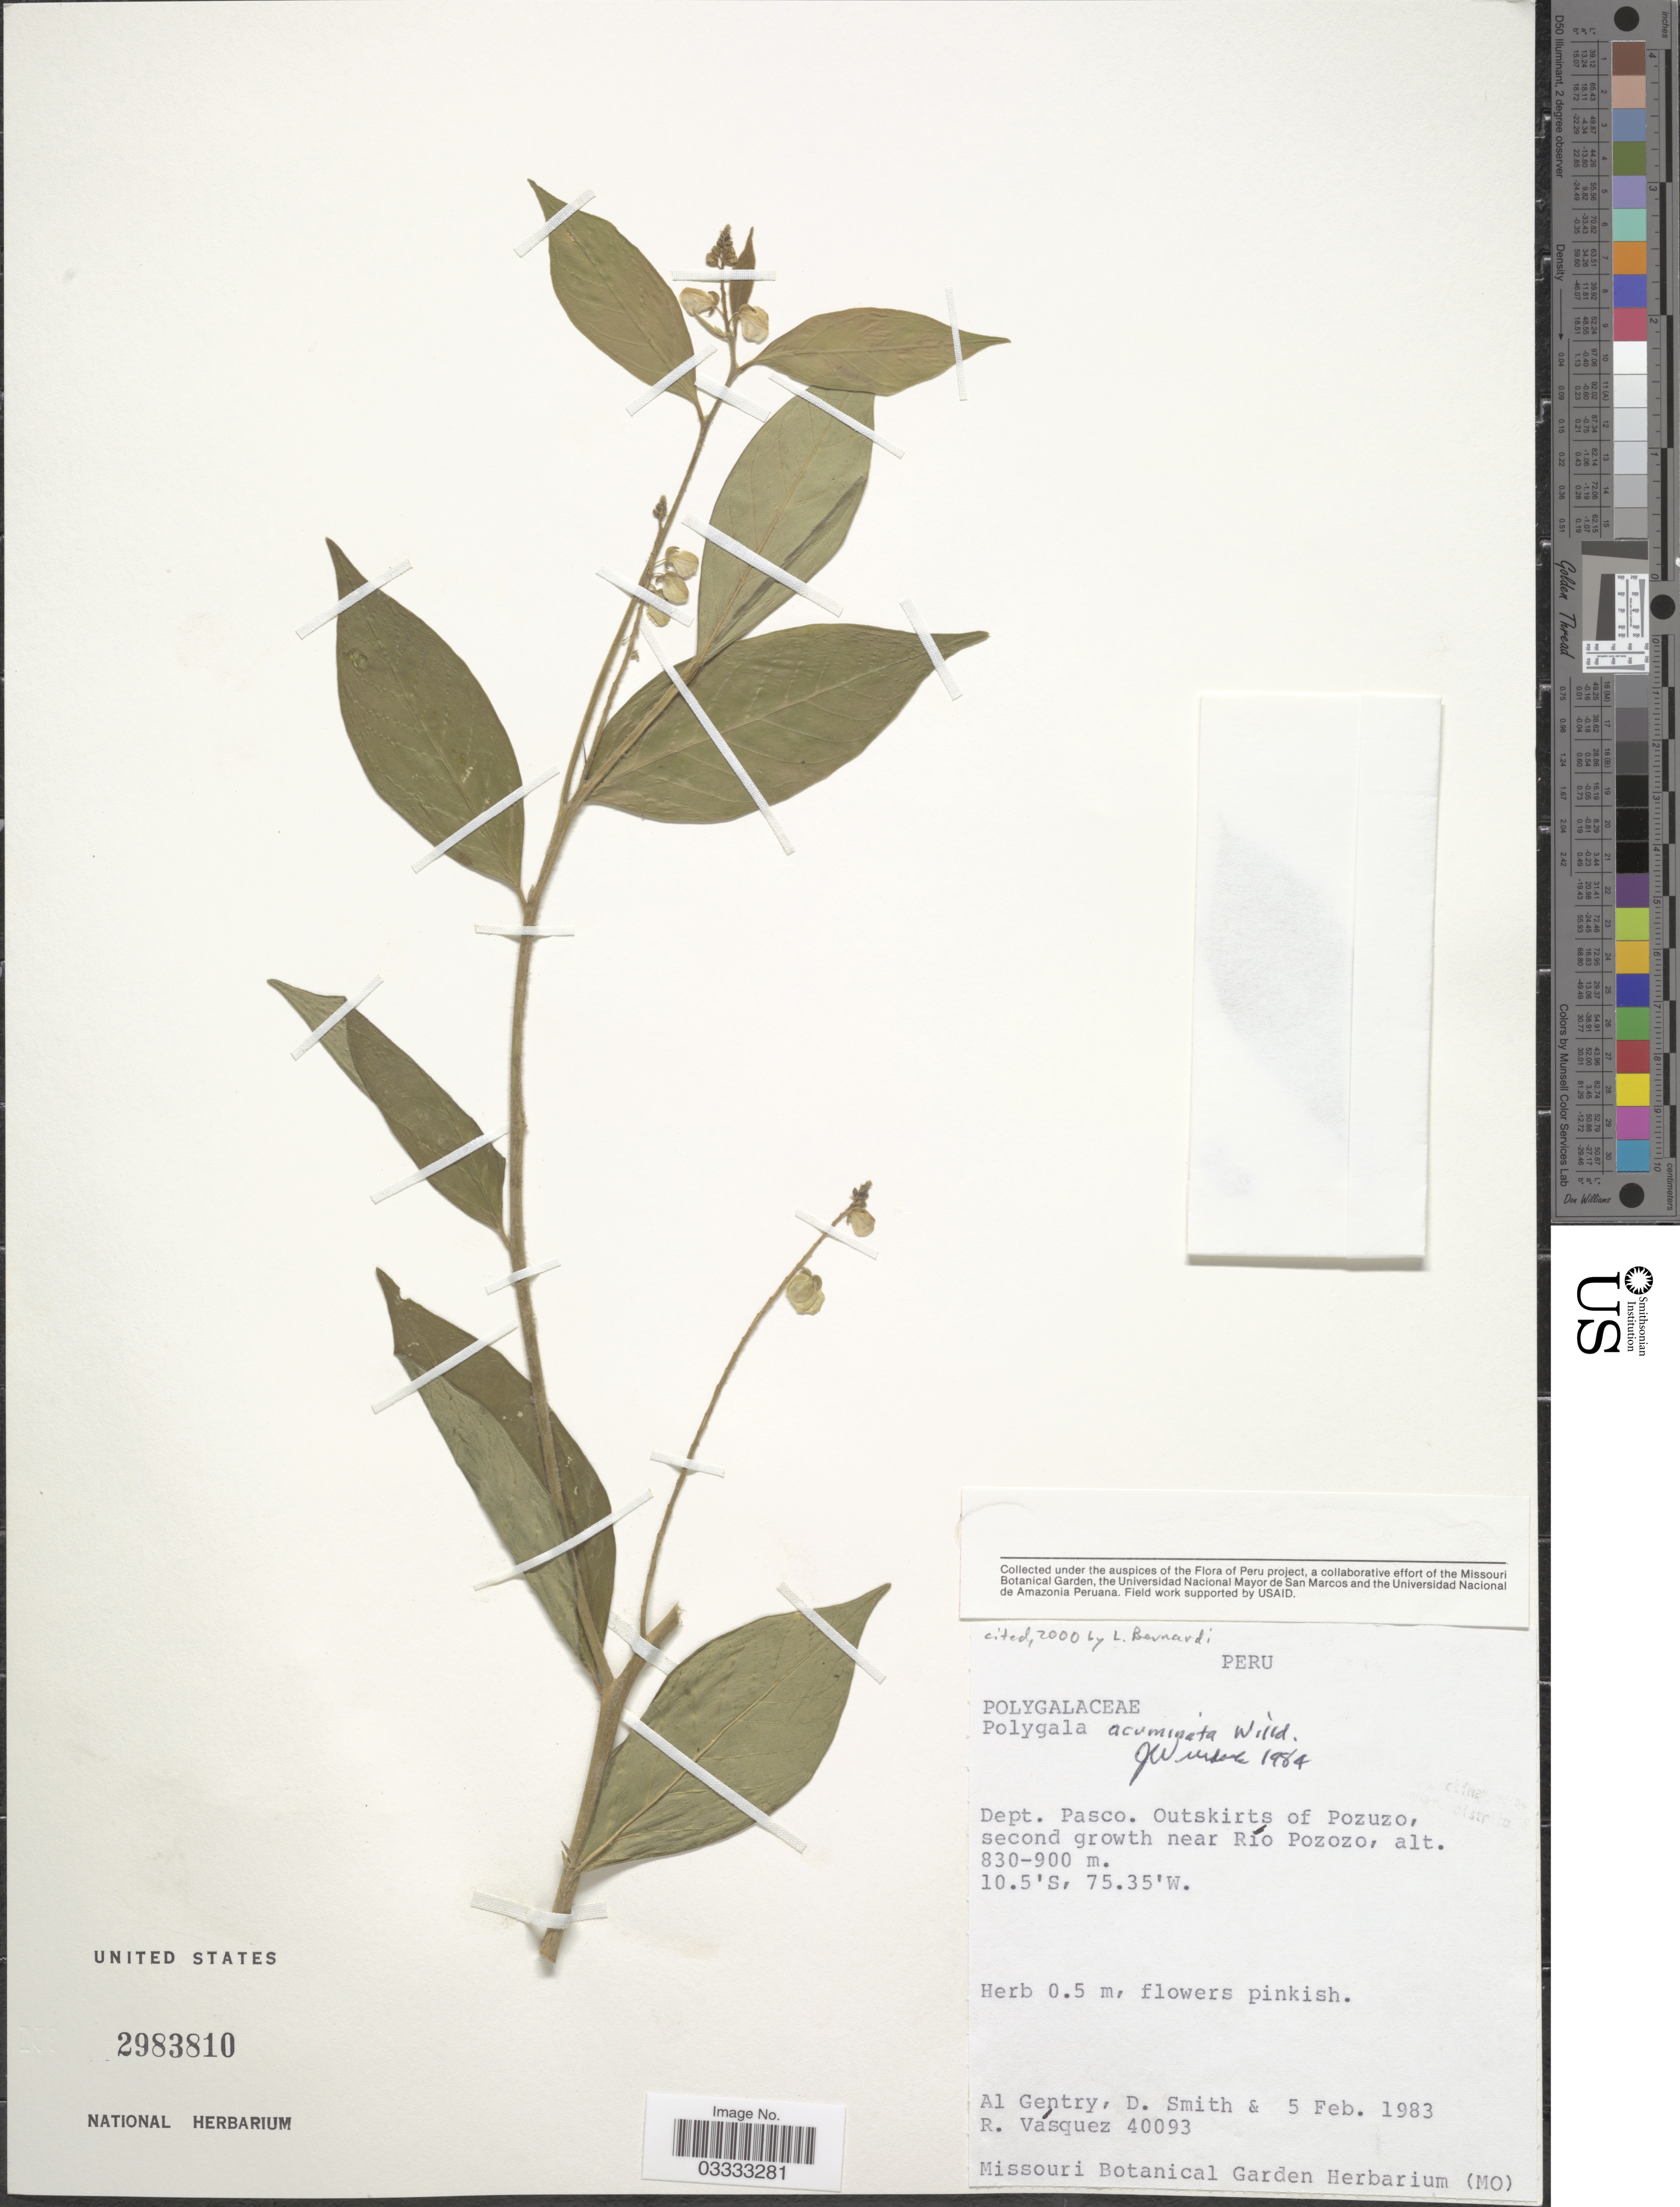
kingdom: Plantae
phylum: Tracheophyta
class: Magnoliopsida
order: Fabales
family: Polygalaceae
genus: Asemeia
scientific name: Asemeia acuminata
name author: (Willd.) J.F.B. Pastore & J.R. Abbott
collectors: A. H. Gentry, D. Smith & R. Vásquez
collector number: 40093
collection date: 1983-02-05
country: Peru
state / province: Pasco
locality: Dept. Pasco. Outskirts of Pozuzo, second growth near Río Pozozo.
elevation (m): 830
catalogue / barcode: US 2983810